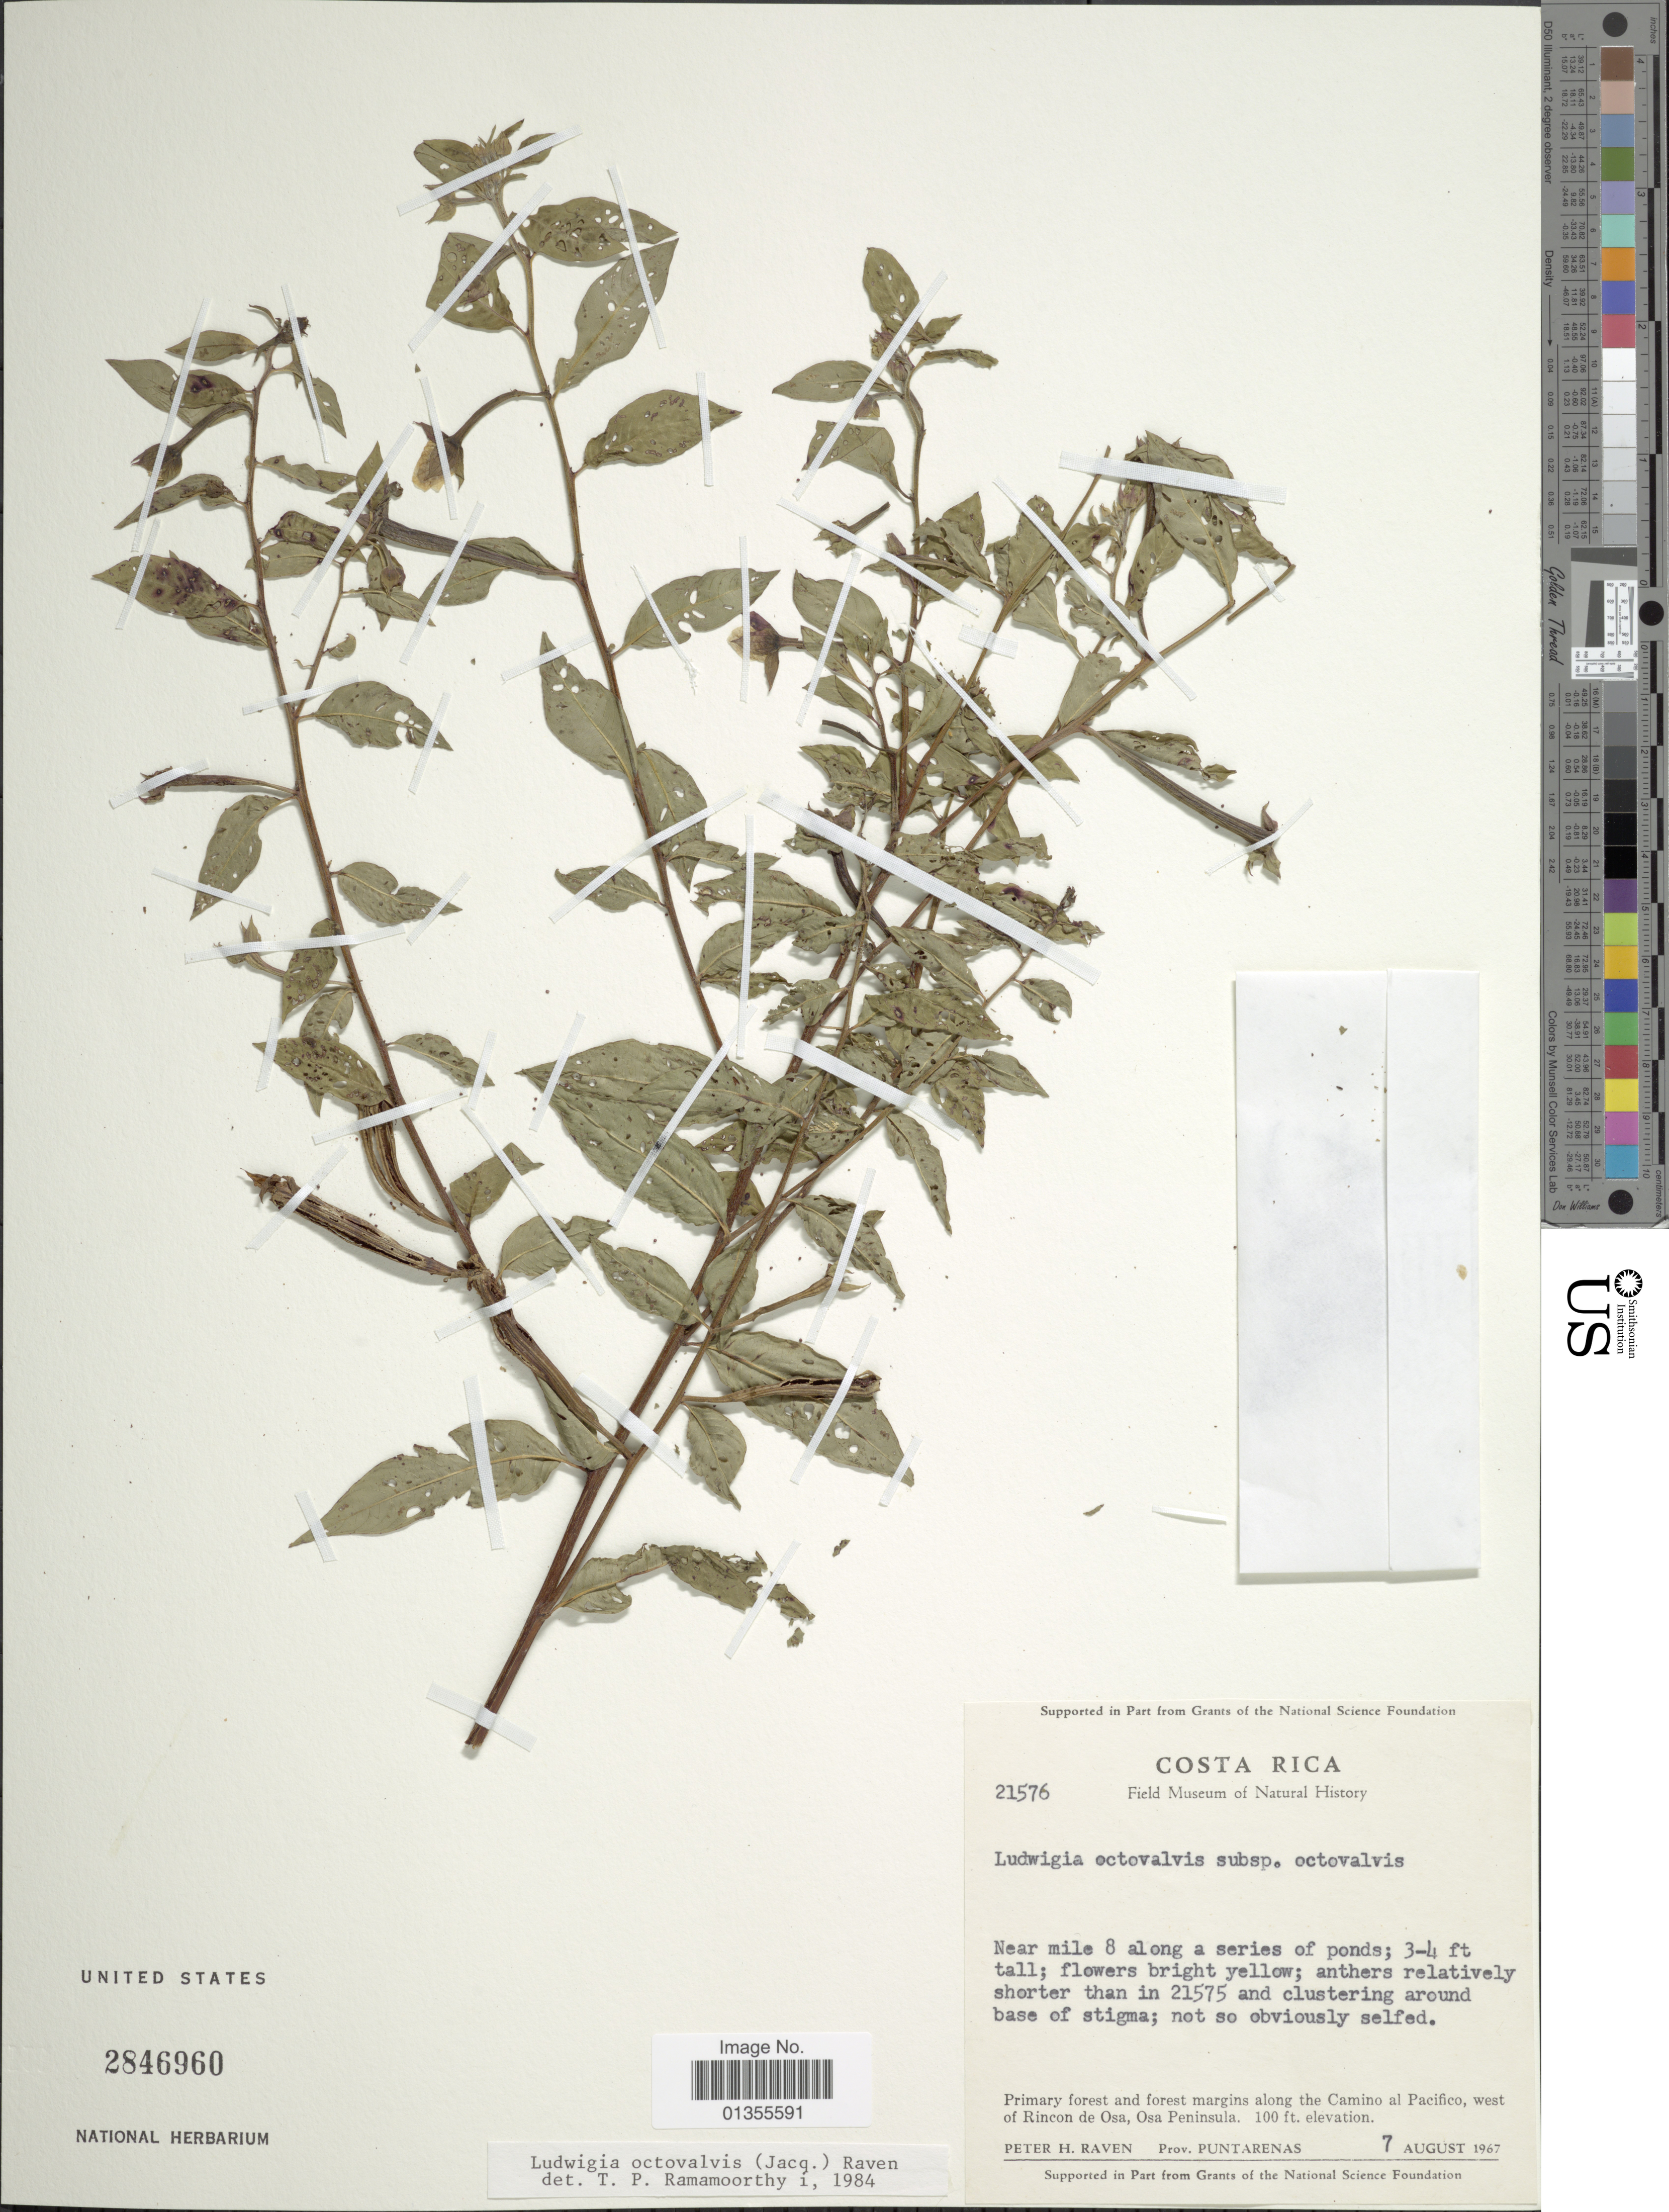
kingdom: Plantae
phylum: Tracheophyta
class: Magnoliopsida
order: Myrtales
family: Onagraceae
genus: Ludwigia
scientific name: Ludwigia octovalvis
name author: (Jacq.) P.H. Raven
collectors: P. Raven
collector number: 21576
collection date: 1967-08-07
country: Costa Rica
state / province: Puntarenas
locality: Primary forest and forest margins along the Camino al Pacifico, west of Rincon de Osa, Osa Peninsula. Prov. Puntarenas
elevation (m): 30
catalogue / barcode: US 2846960